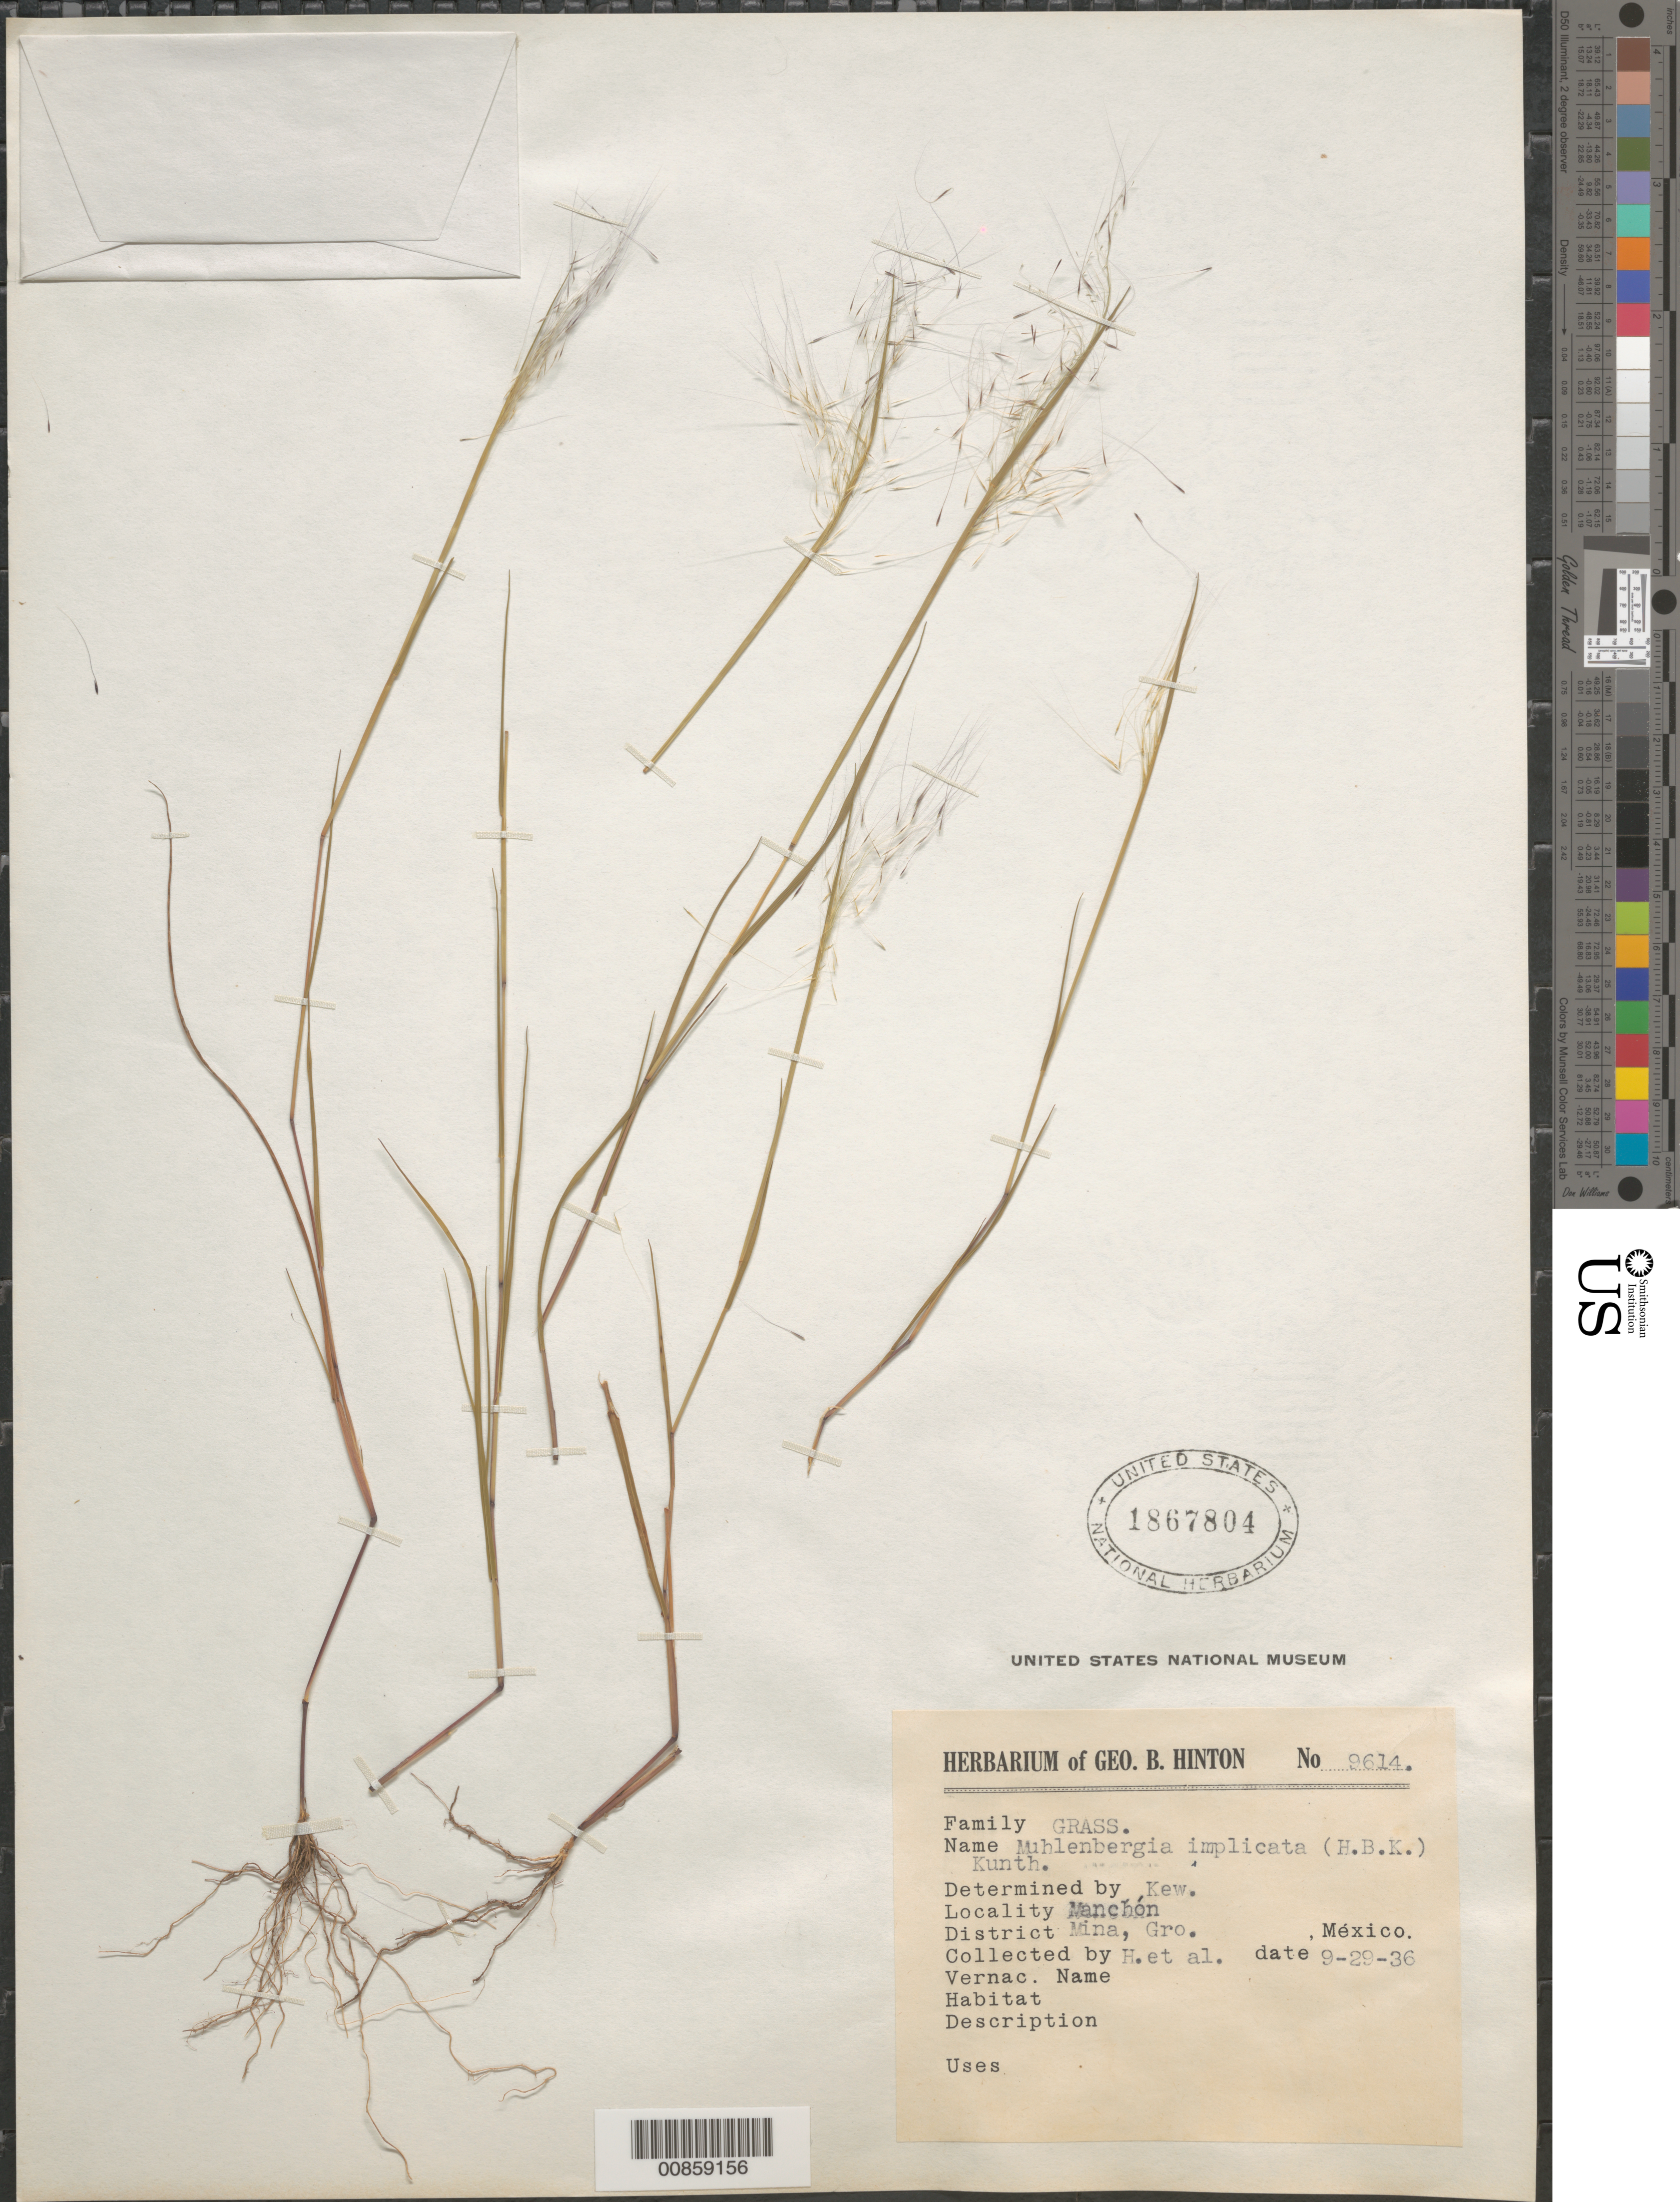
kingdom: Plantae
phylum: Tracheophyta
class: Liliopsida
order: Poales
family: Poaceae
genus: Muhlenbergia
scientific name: Muhlenbergia implicata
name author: (Kunth) Trin.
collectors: G. B. Hinton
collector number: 9614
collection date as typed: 29 Sep 1936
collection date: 1936-09-29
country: Mexico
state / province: Guerrero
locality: Manchon, Mina, Gro.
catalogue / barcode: US 1867804